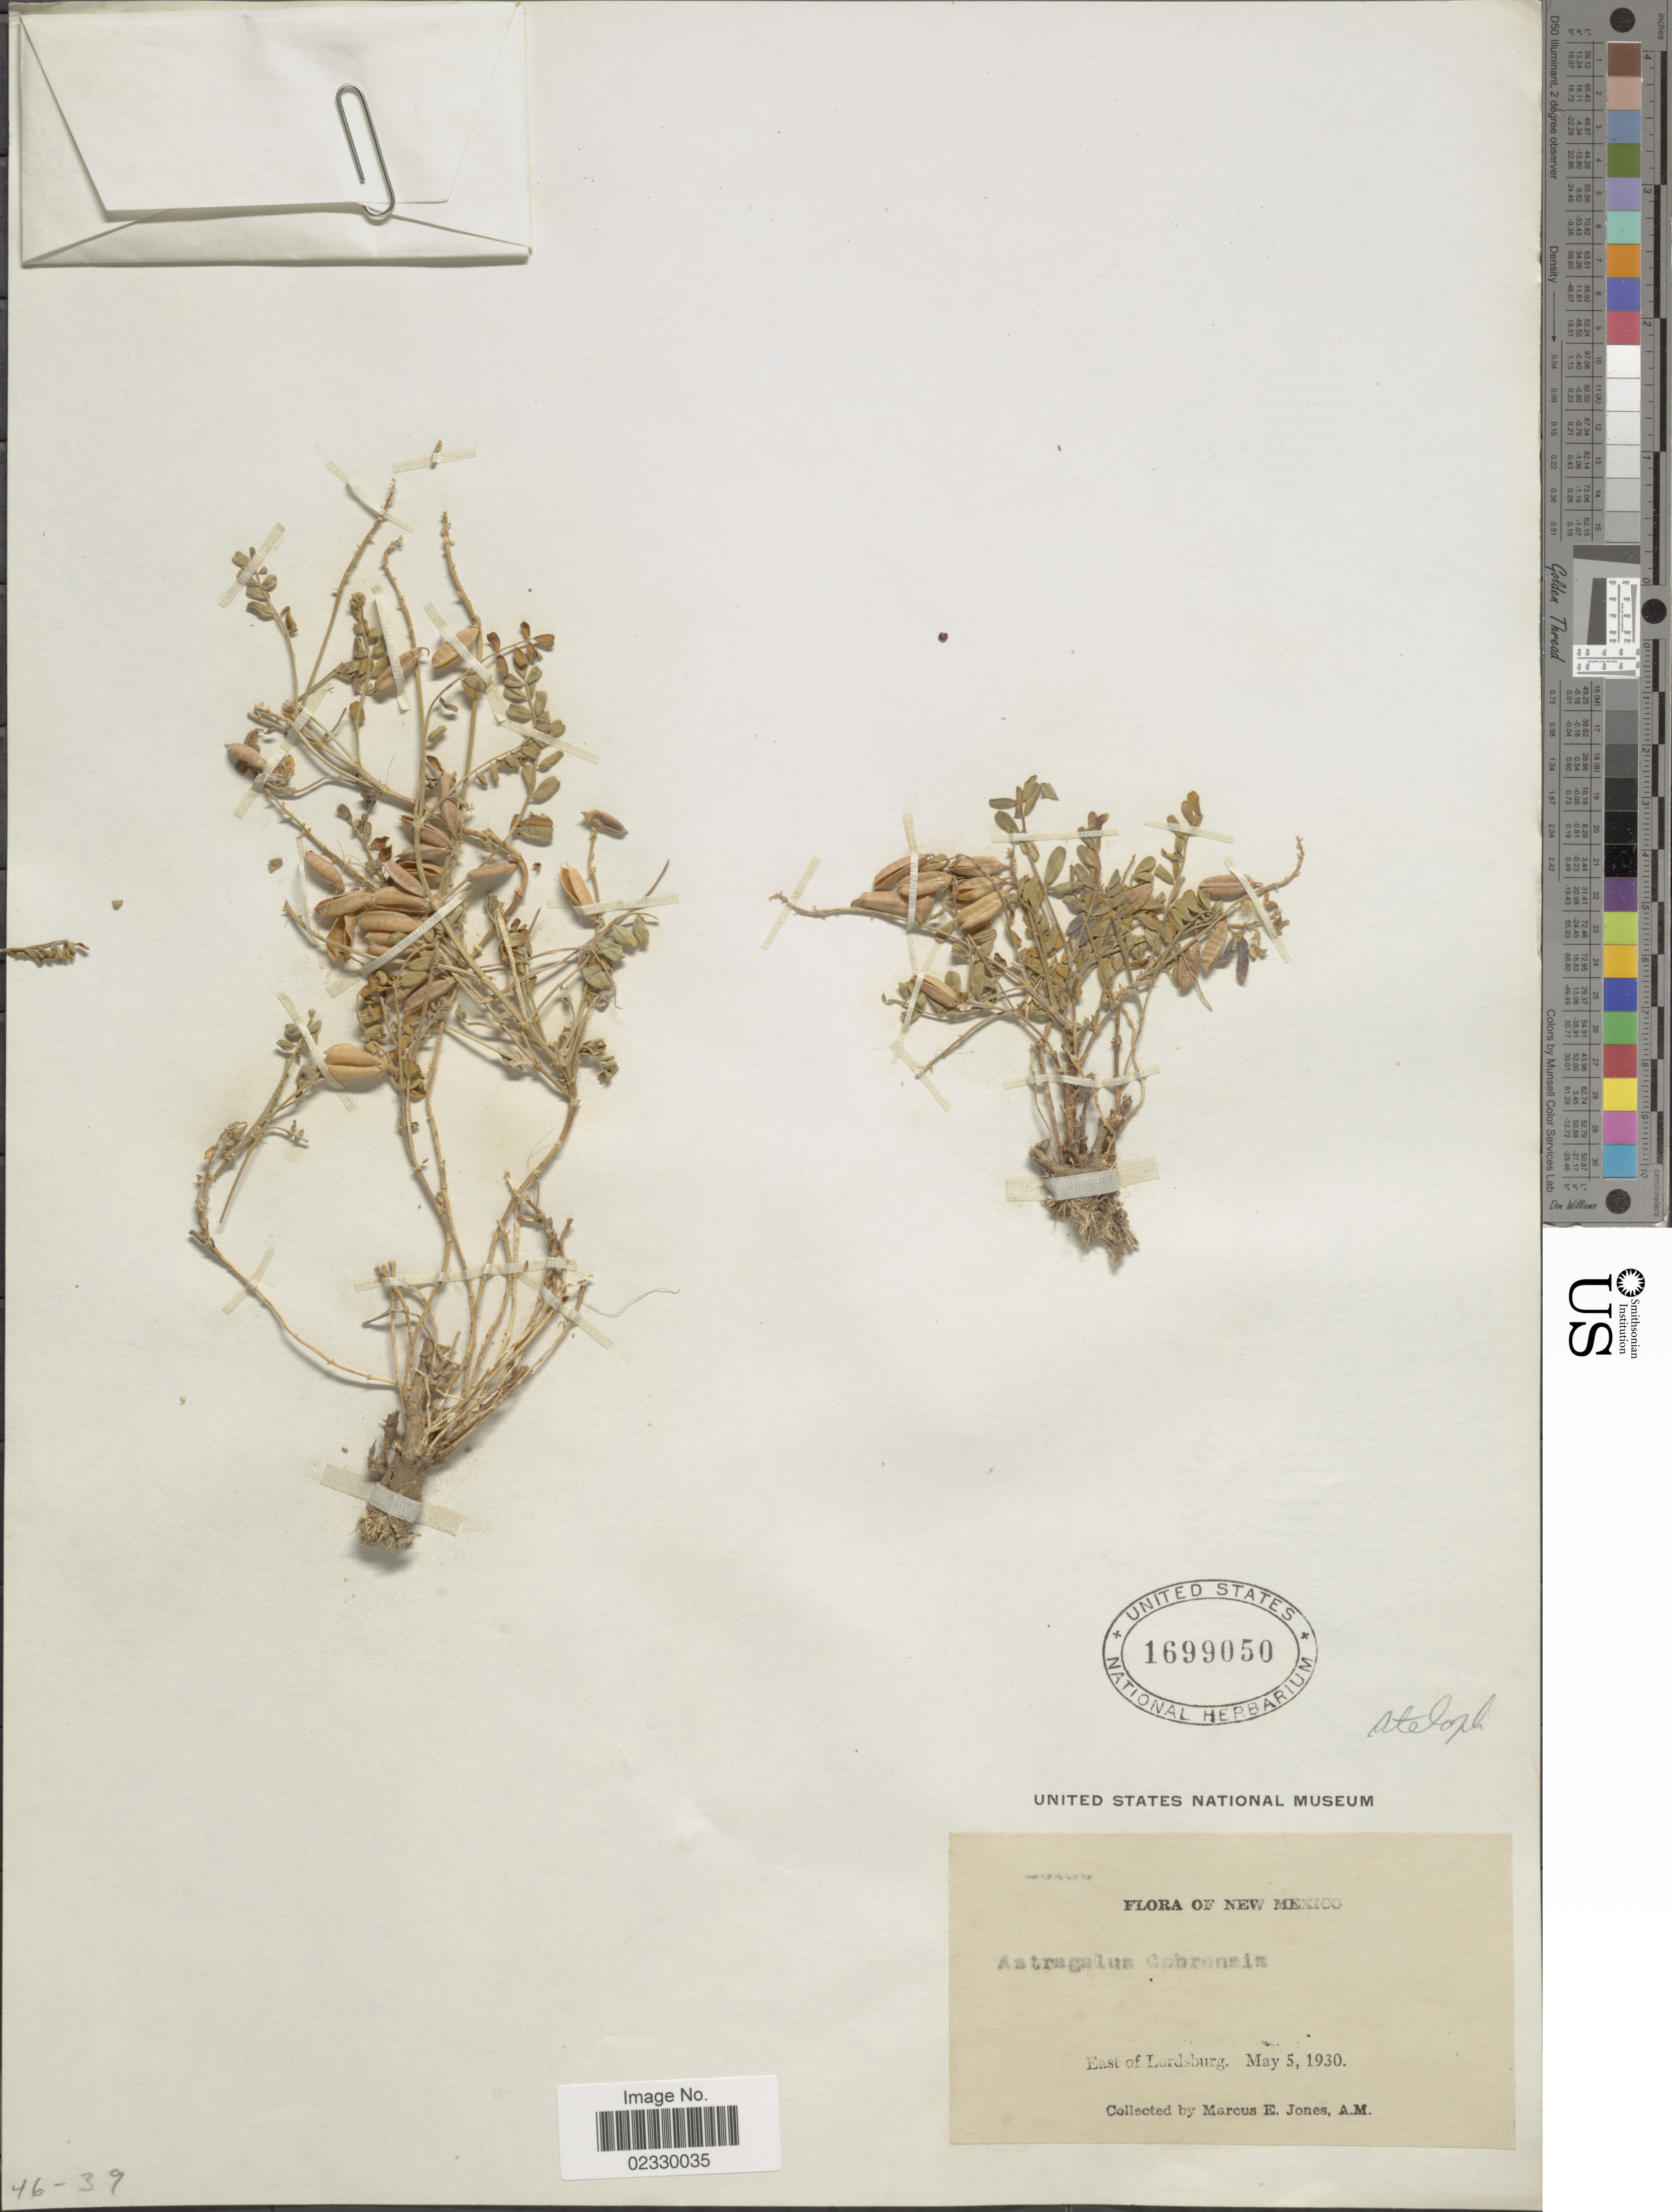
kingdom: Plantae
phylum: Tracheophyta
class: Magnoliopsida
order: Fabales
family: Fabaceae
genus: Astragalus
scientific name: Astragalus cobrensis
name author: A. Gray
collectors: M. E. Jones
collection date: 1930-05-05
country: United States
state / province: New Mexico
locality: East of Lordsburg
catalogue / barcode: US 1699050